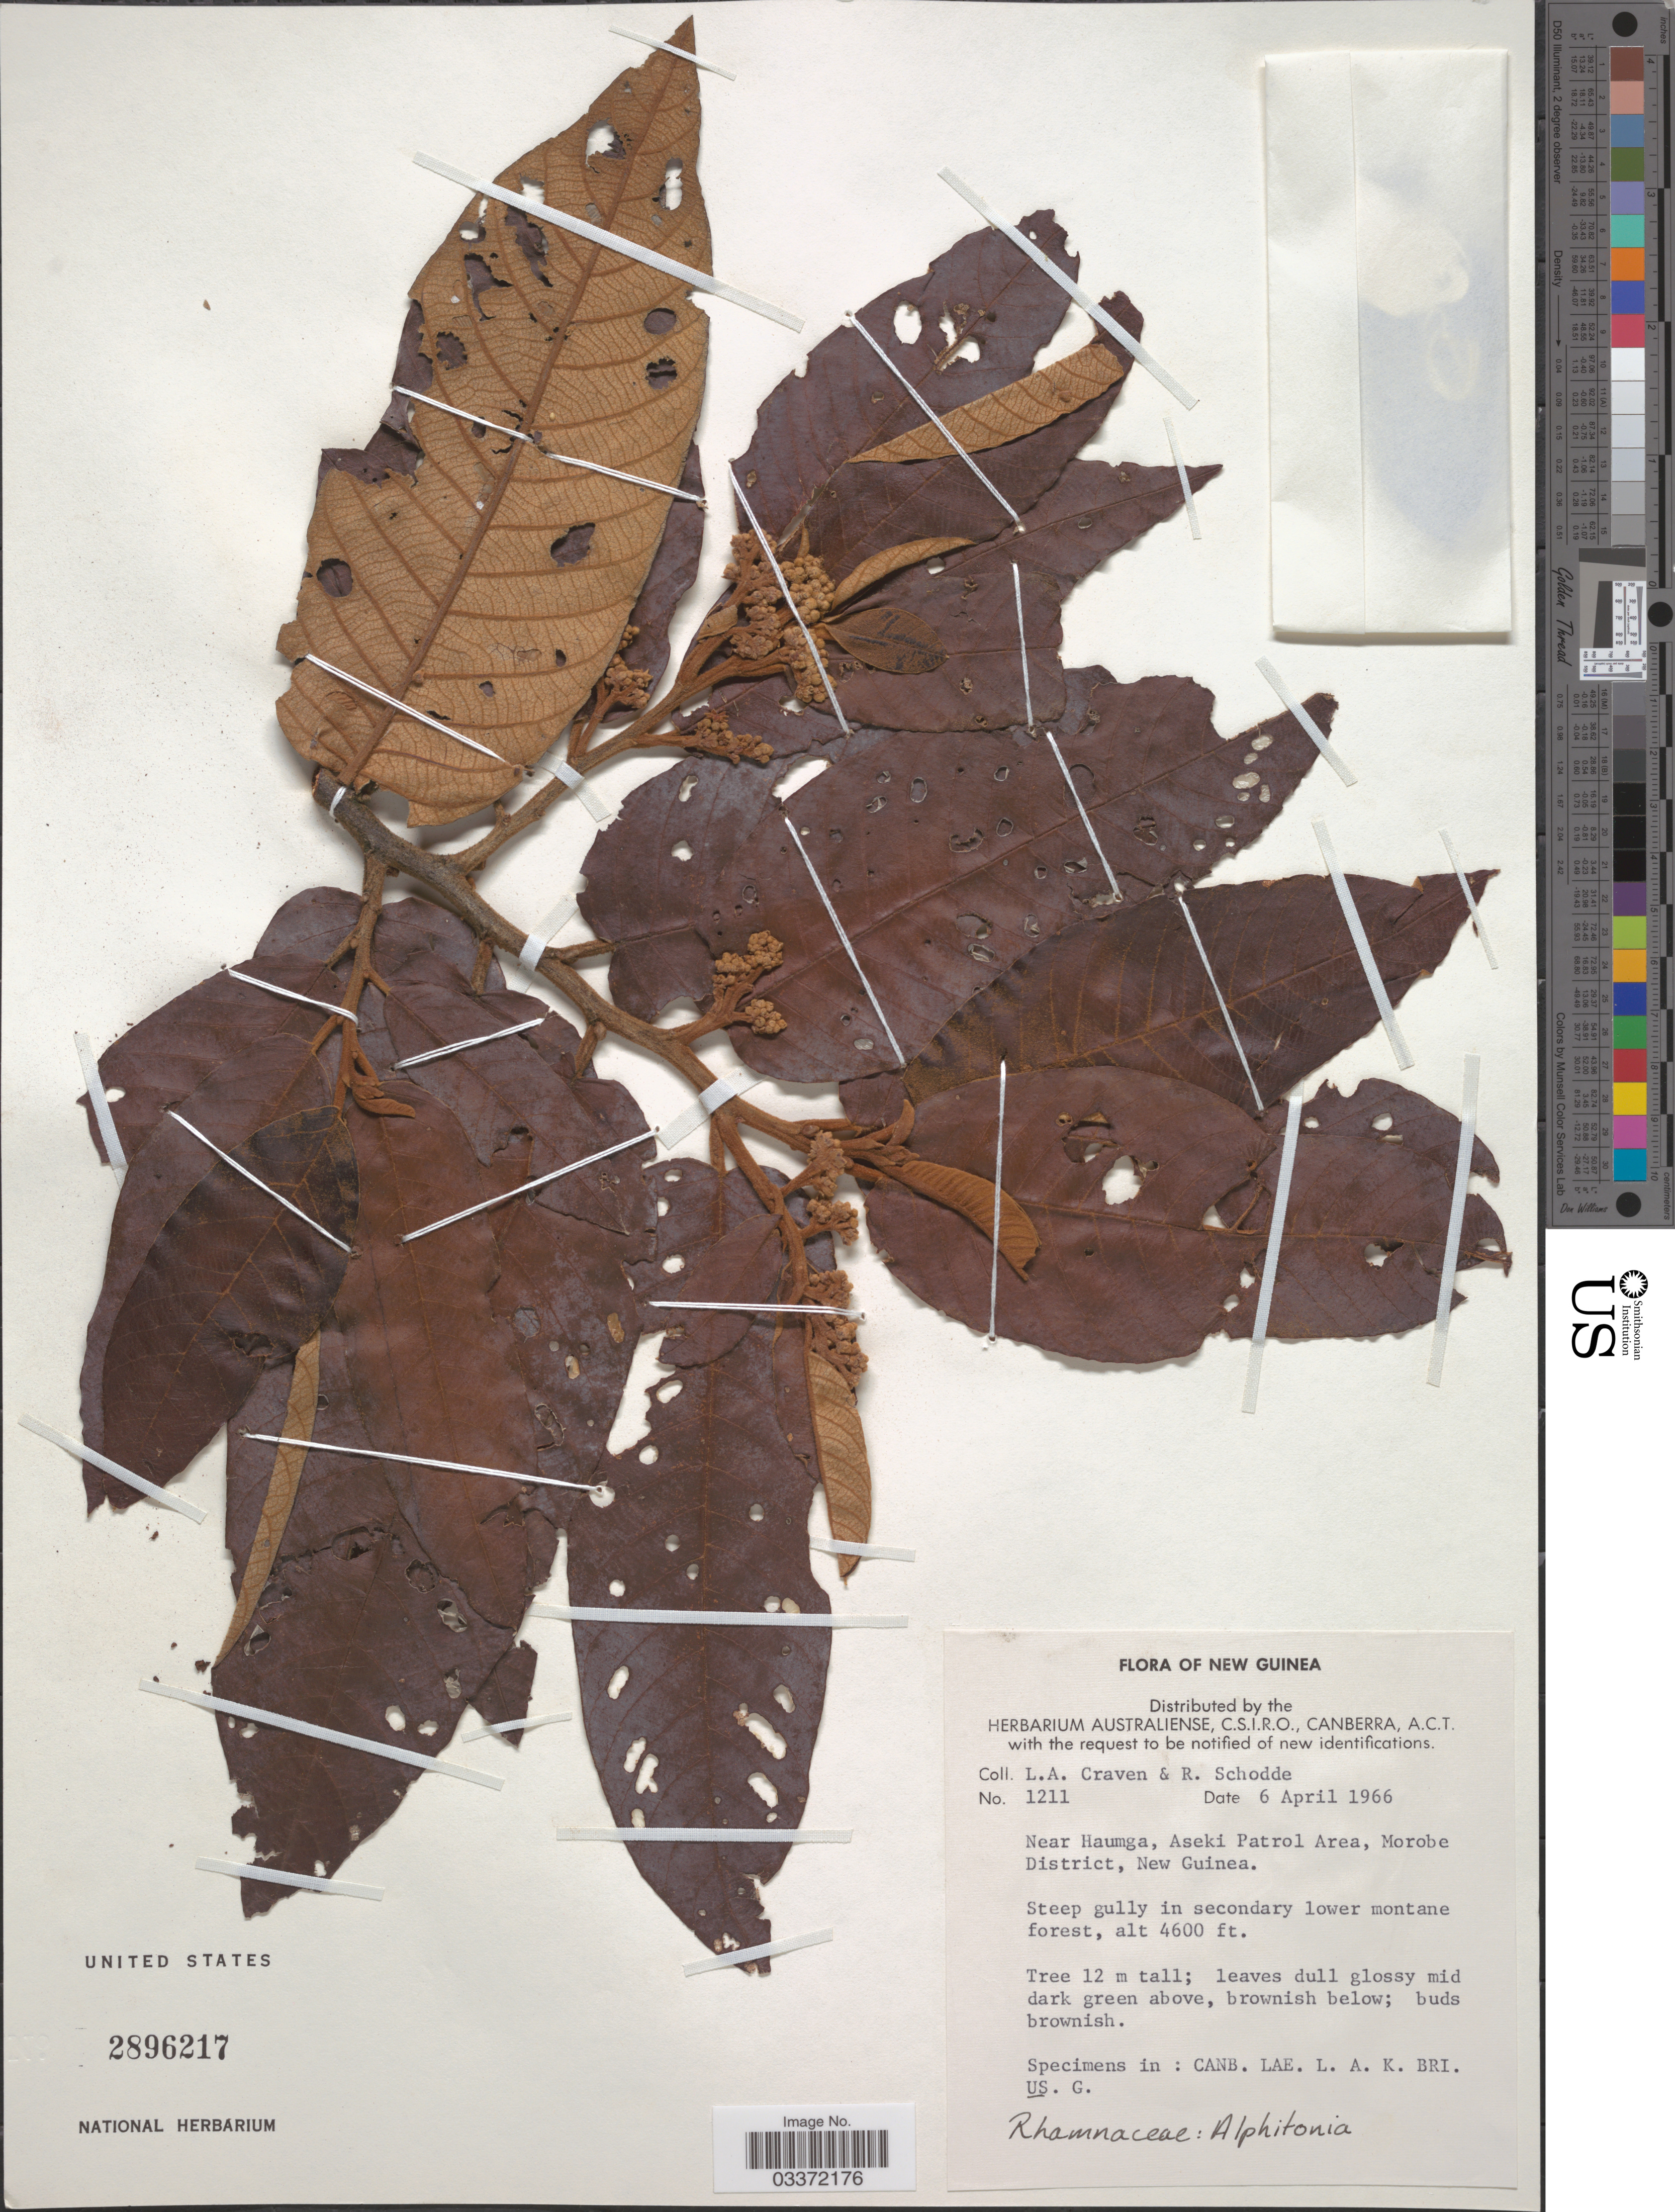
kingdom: Plantae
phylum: Tracheophyta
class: Magnoliopsida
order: Rosales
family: Rhamnaceae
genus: Alphitonia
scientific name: Alphitonia sp.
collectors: L. A. Craven & R. Schodde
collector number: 1211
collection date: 1966-04-06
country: Papua New Guinea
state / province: Morobe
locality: New Guinea, Near Haumga, Aseki Patrol Area, Morobe District.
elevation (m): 1402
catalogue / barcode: US 2896217